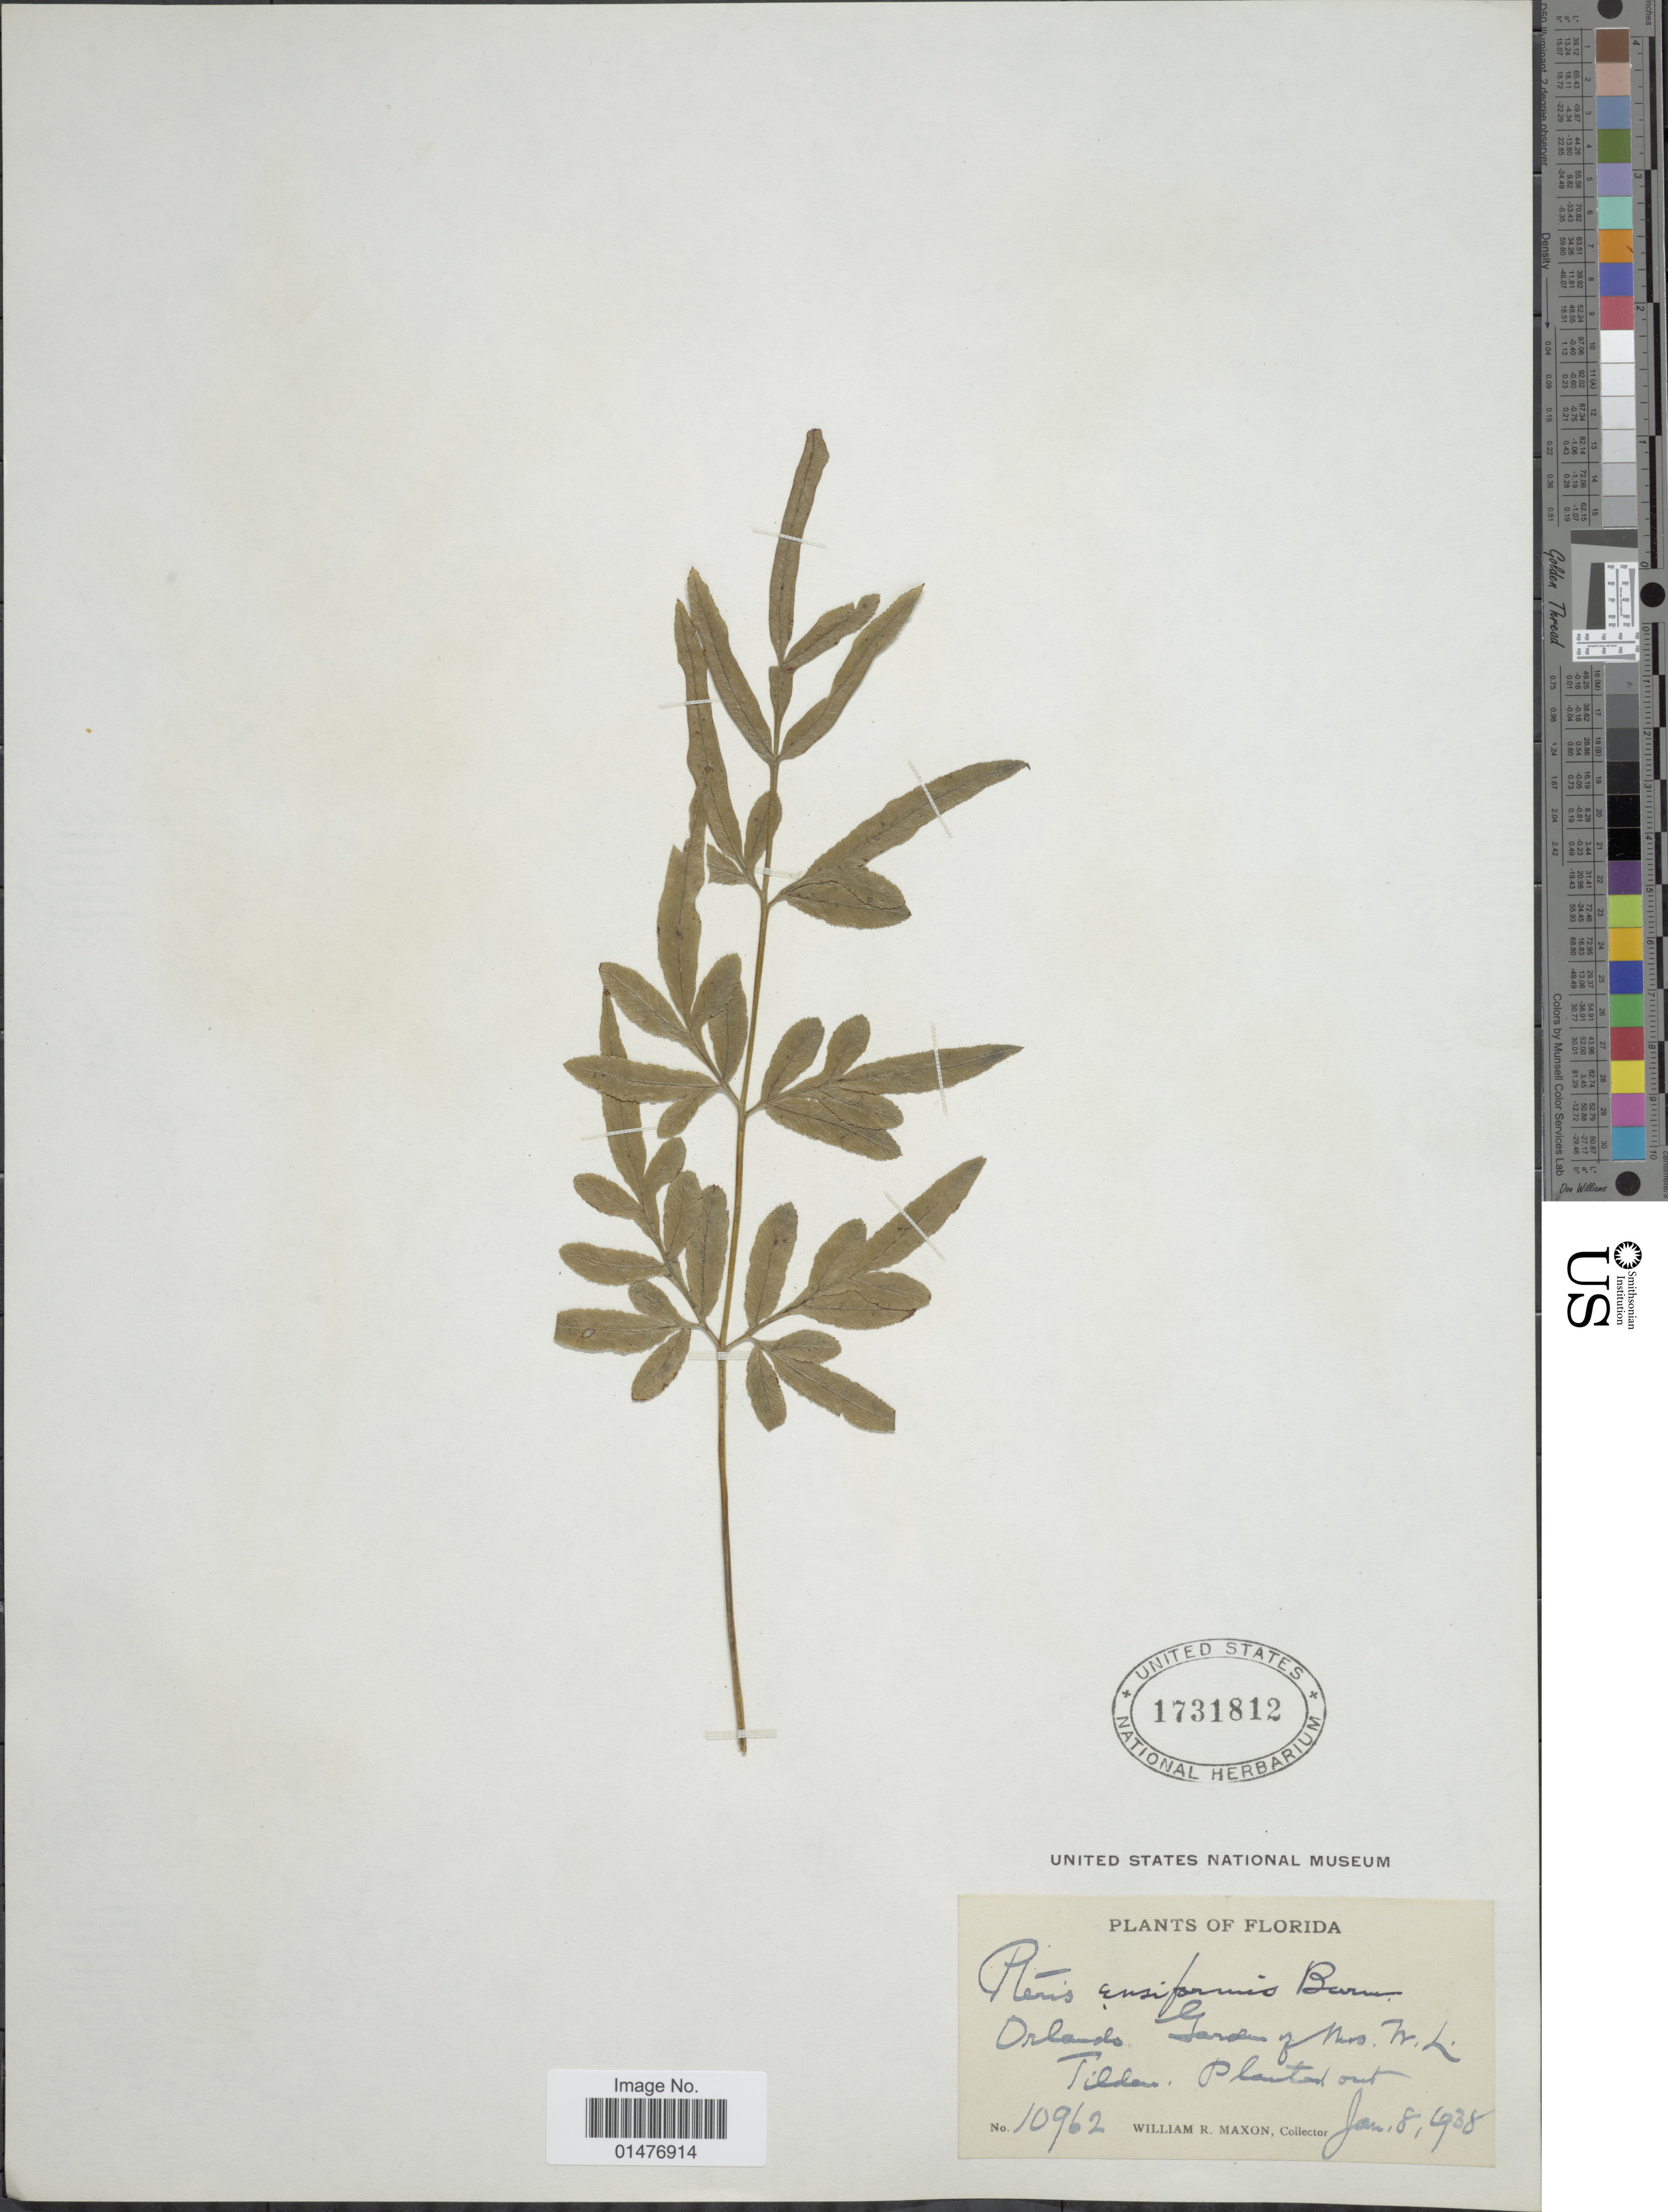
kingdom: Plantae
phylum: Tracheophyta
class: Polypodiopsida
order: Polypodiales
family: Pteridaceae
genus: Pteris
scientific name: Pteris ensiformis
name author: Burm. f.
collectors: W. R. Maxon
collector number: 10962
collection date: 1938-01-08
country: United States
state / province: Florida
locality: Orlando Garden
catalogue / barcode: US 1731812